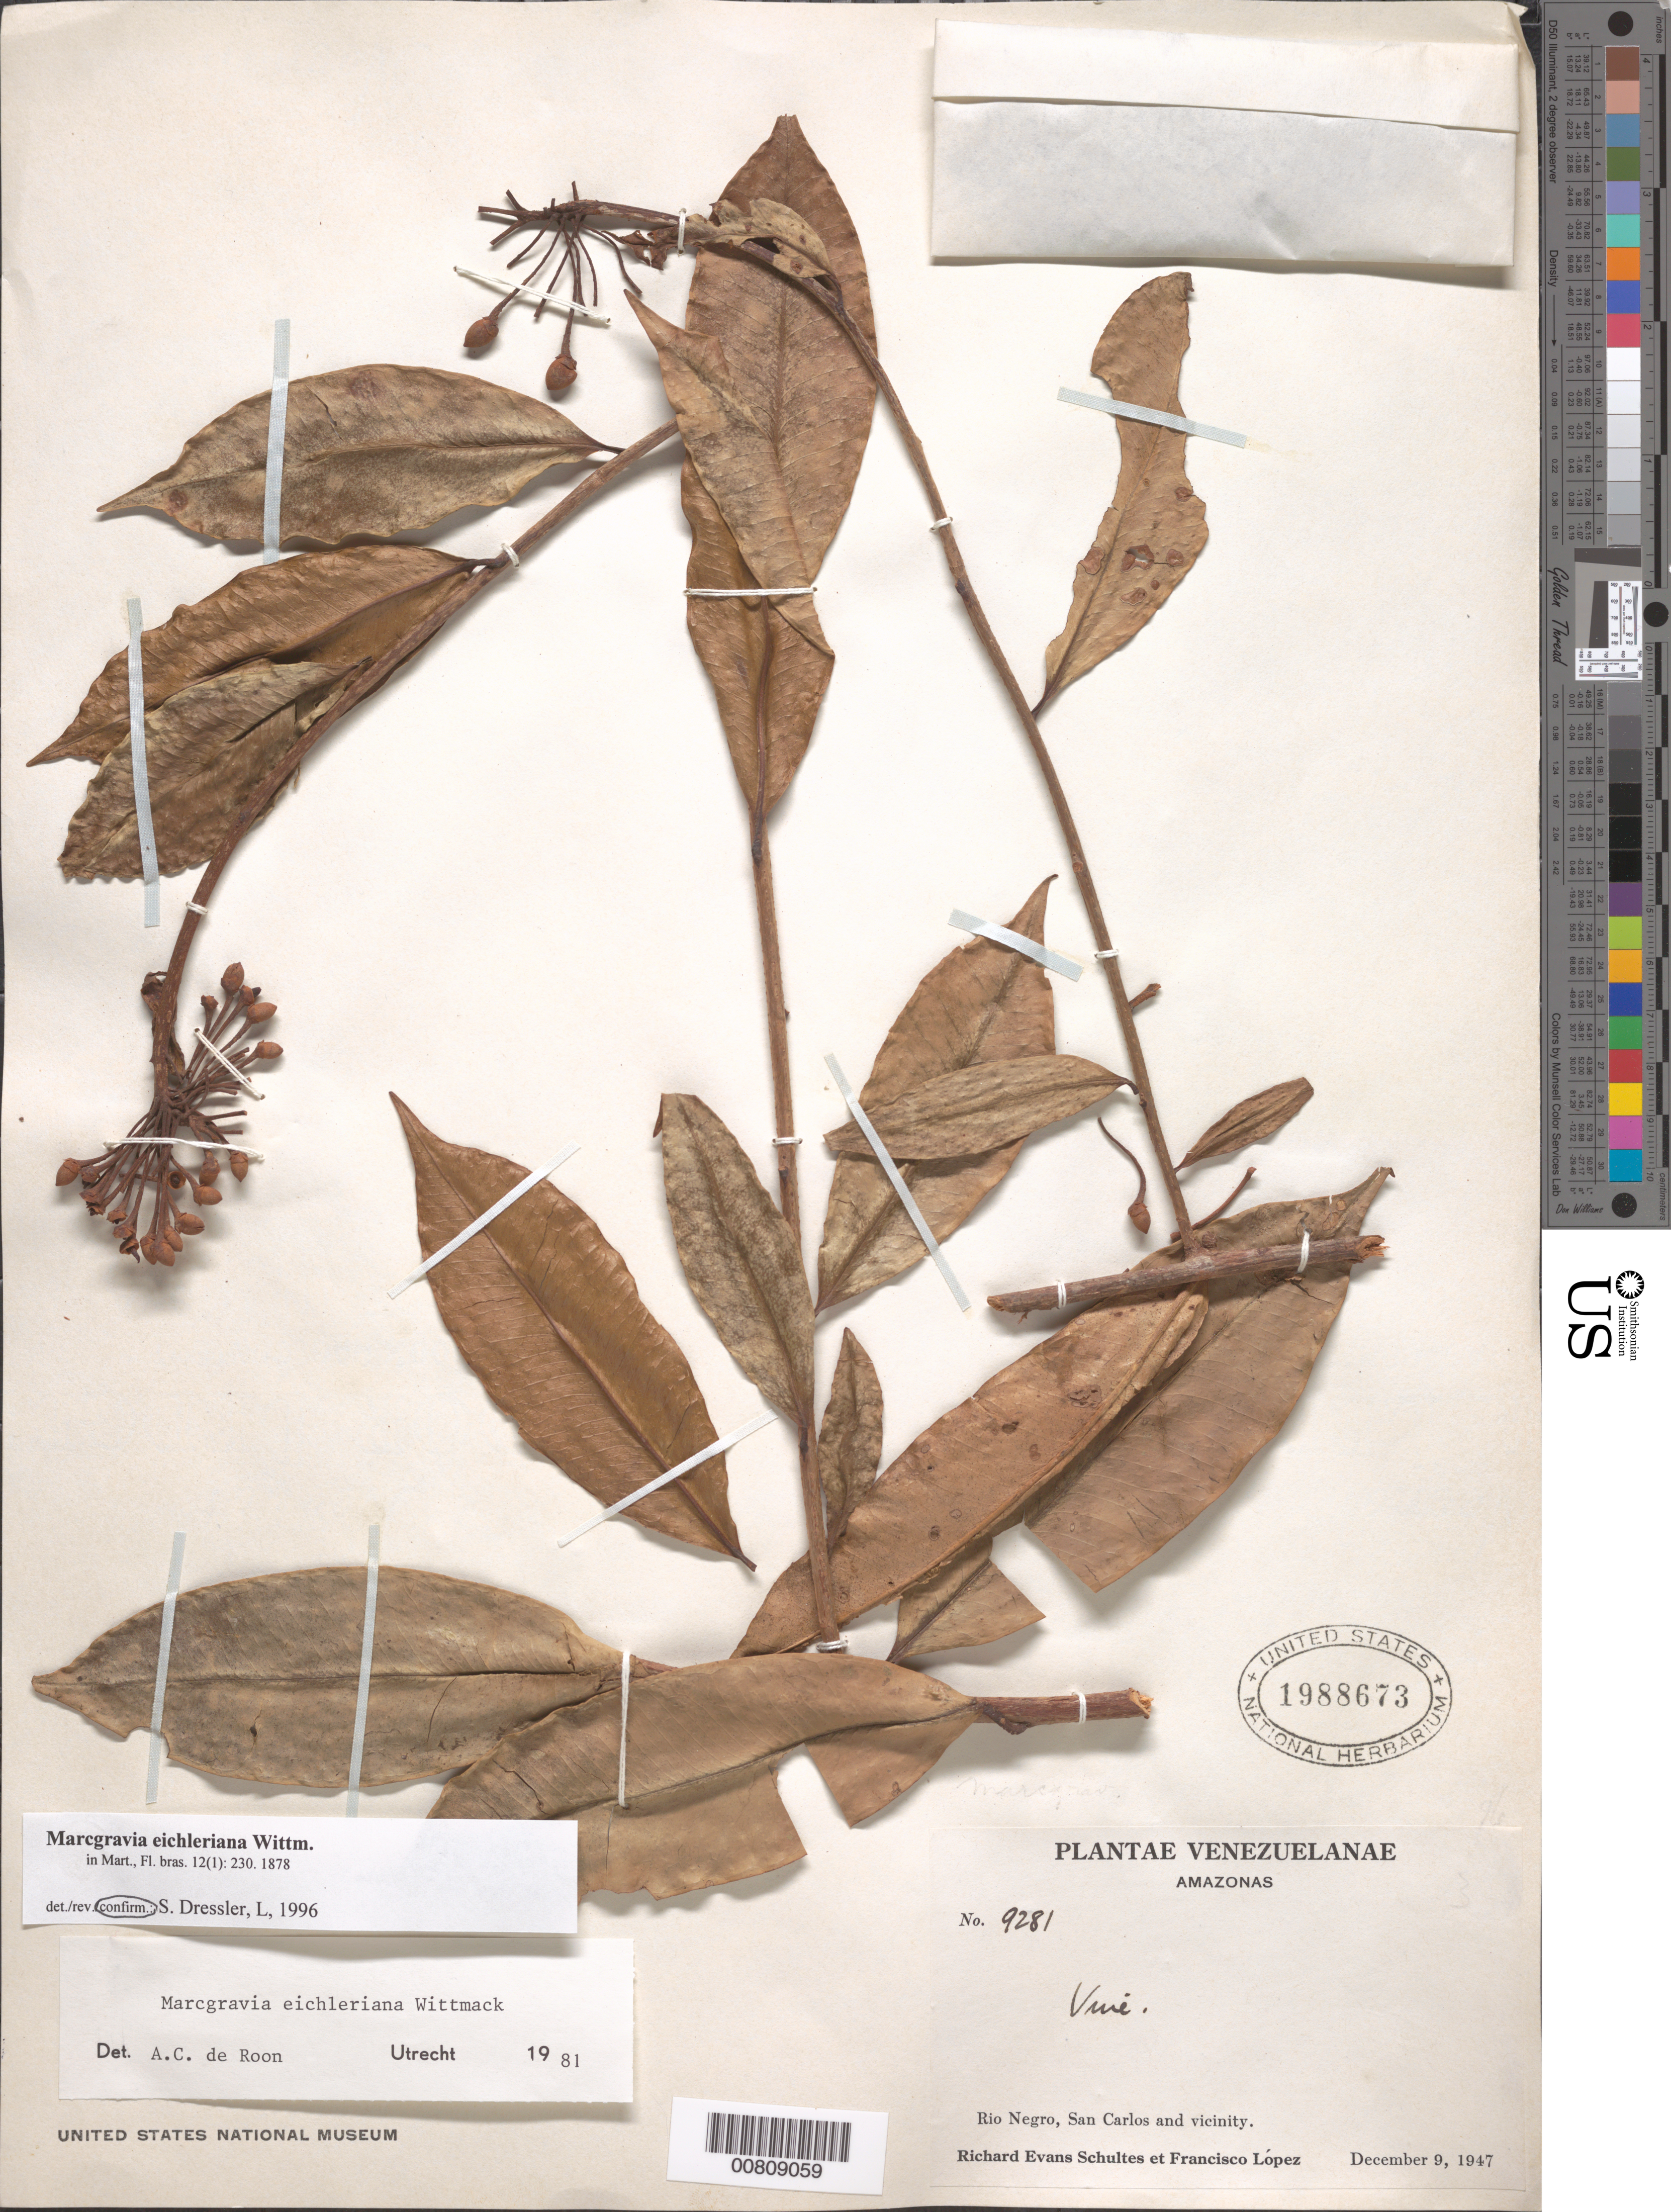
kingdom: Plantae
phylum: Tracheophyta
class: Magnoliopsida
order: Ericales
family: Marcgraviaceae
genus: Marcgravia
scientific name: Marcgravia eichleriana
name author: Wittm.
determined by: Dressler, S., (FR), Forschungsinstitut Und Naturmuseum Senckenberg (GERMANY)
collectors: R. E. Schultes & F. Lopéz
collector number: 9281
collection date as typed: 9-Dec-47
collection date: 1947-12-09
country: Venezuela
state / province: Amazonas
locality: San Carlos and vicinity, Río Negro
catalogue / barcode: US 1988673